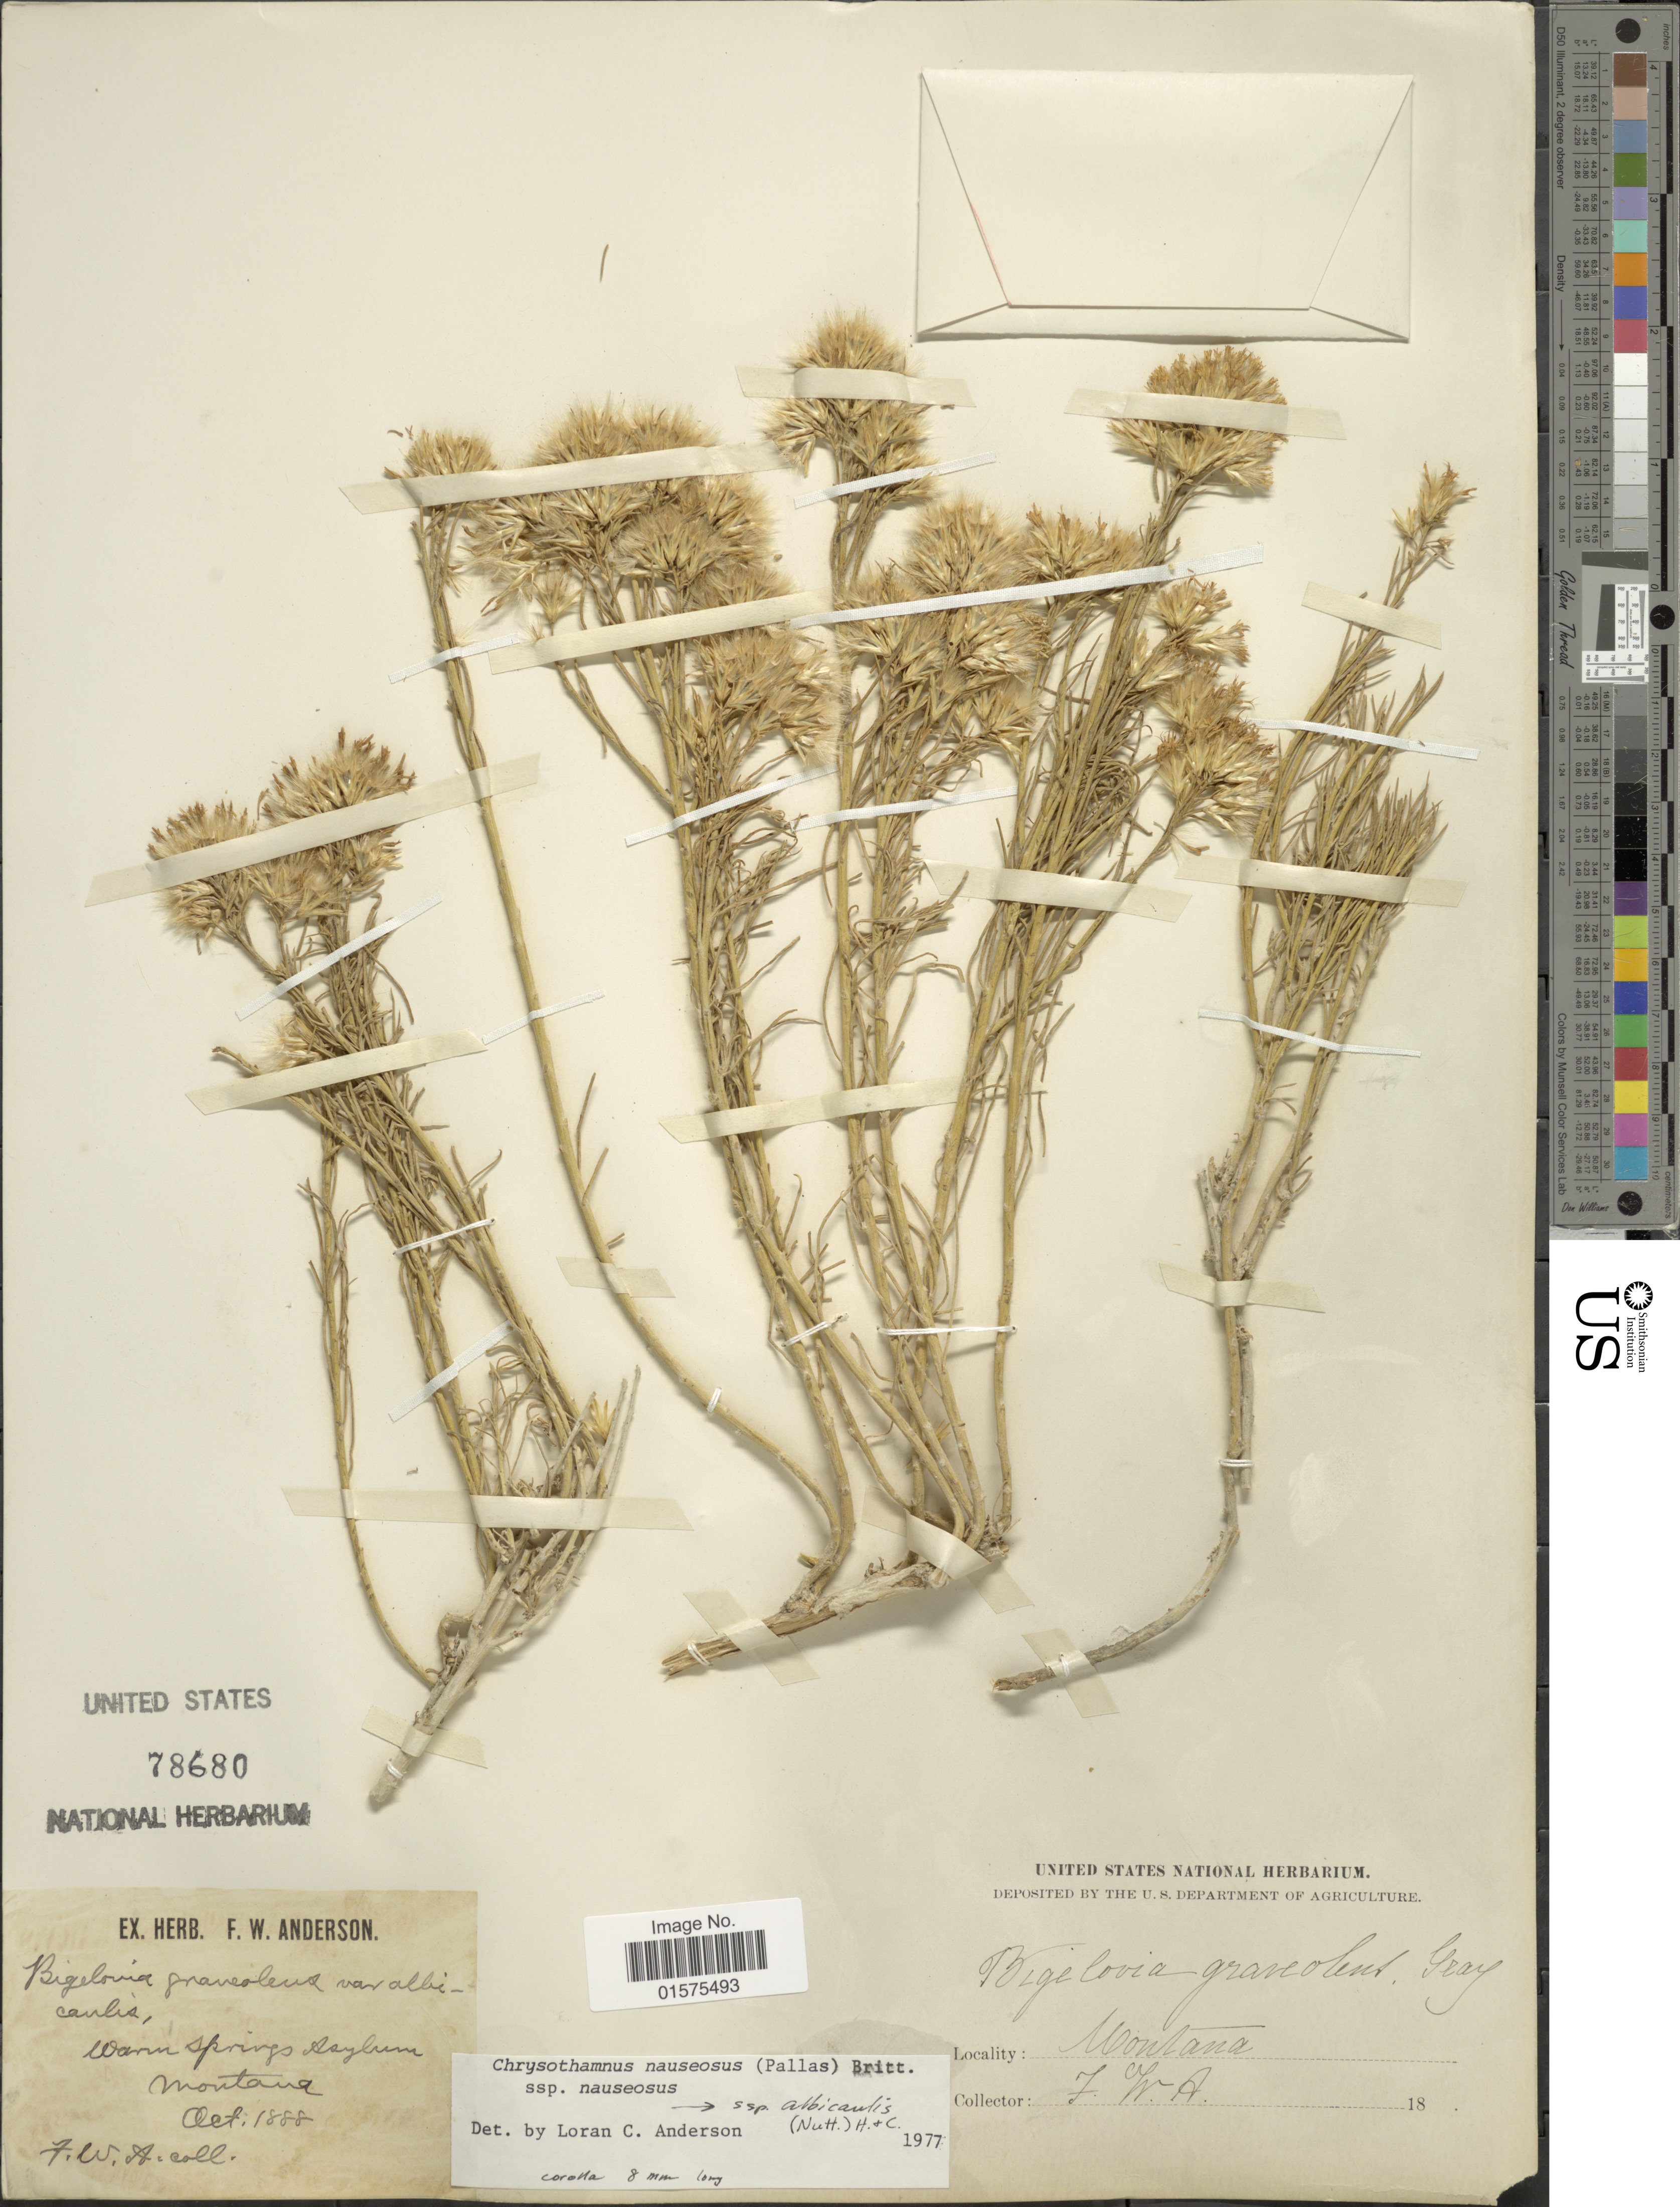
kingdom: Plantae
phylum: Tracheophyta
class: Magnoliopsida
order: Asterales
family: Asteraceae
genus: Chrysothamnus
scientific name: Chrysothamnus nauseosus subsp. nauseosus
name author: (Pall. ex Pursh) Britton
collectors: F. W. Anderson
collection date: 1888-10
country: United States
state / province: Montana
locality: Warm Springs Asylum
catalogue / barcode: US 78680